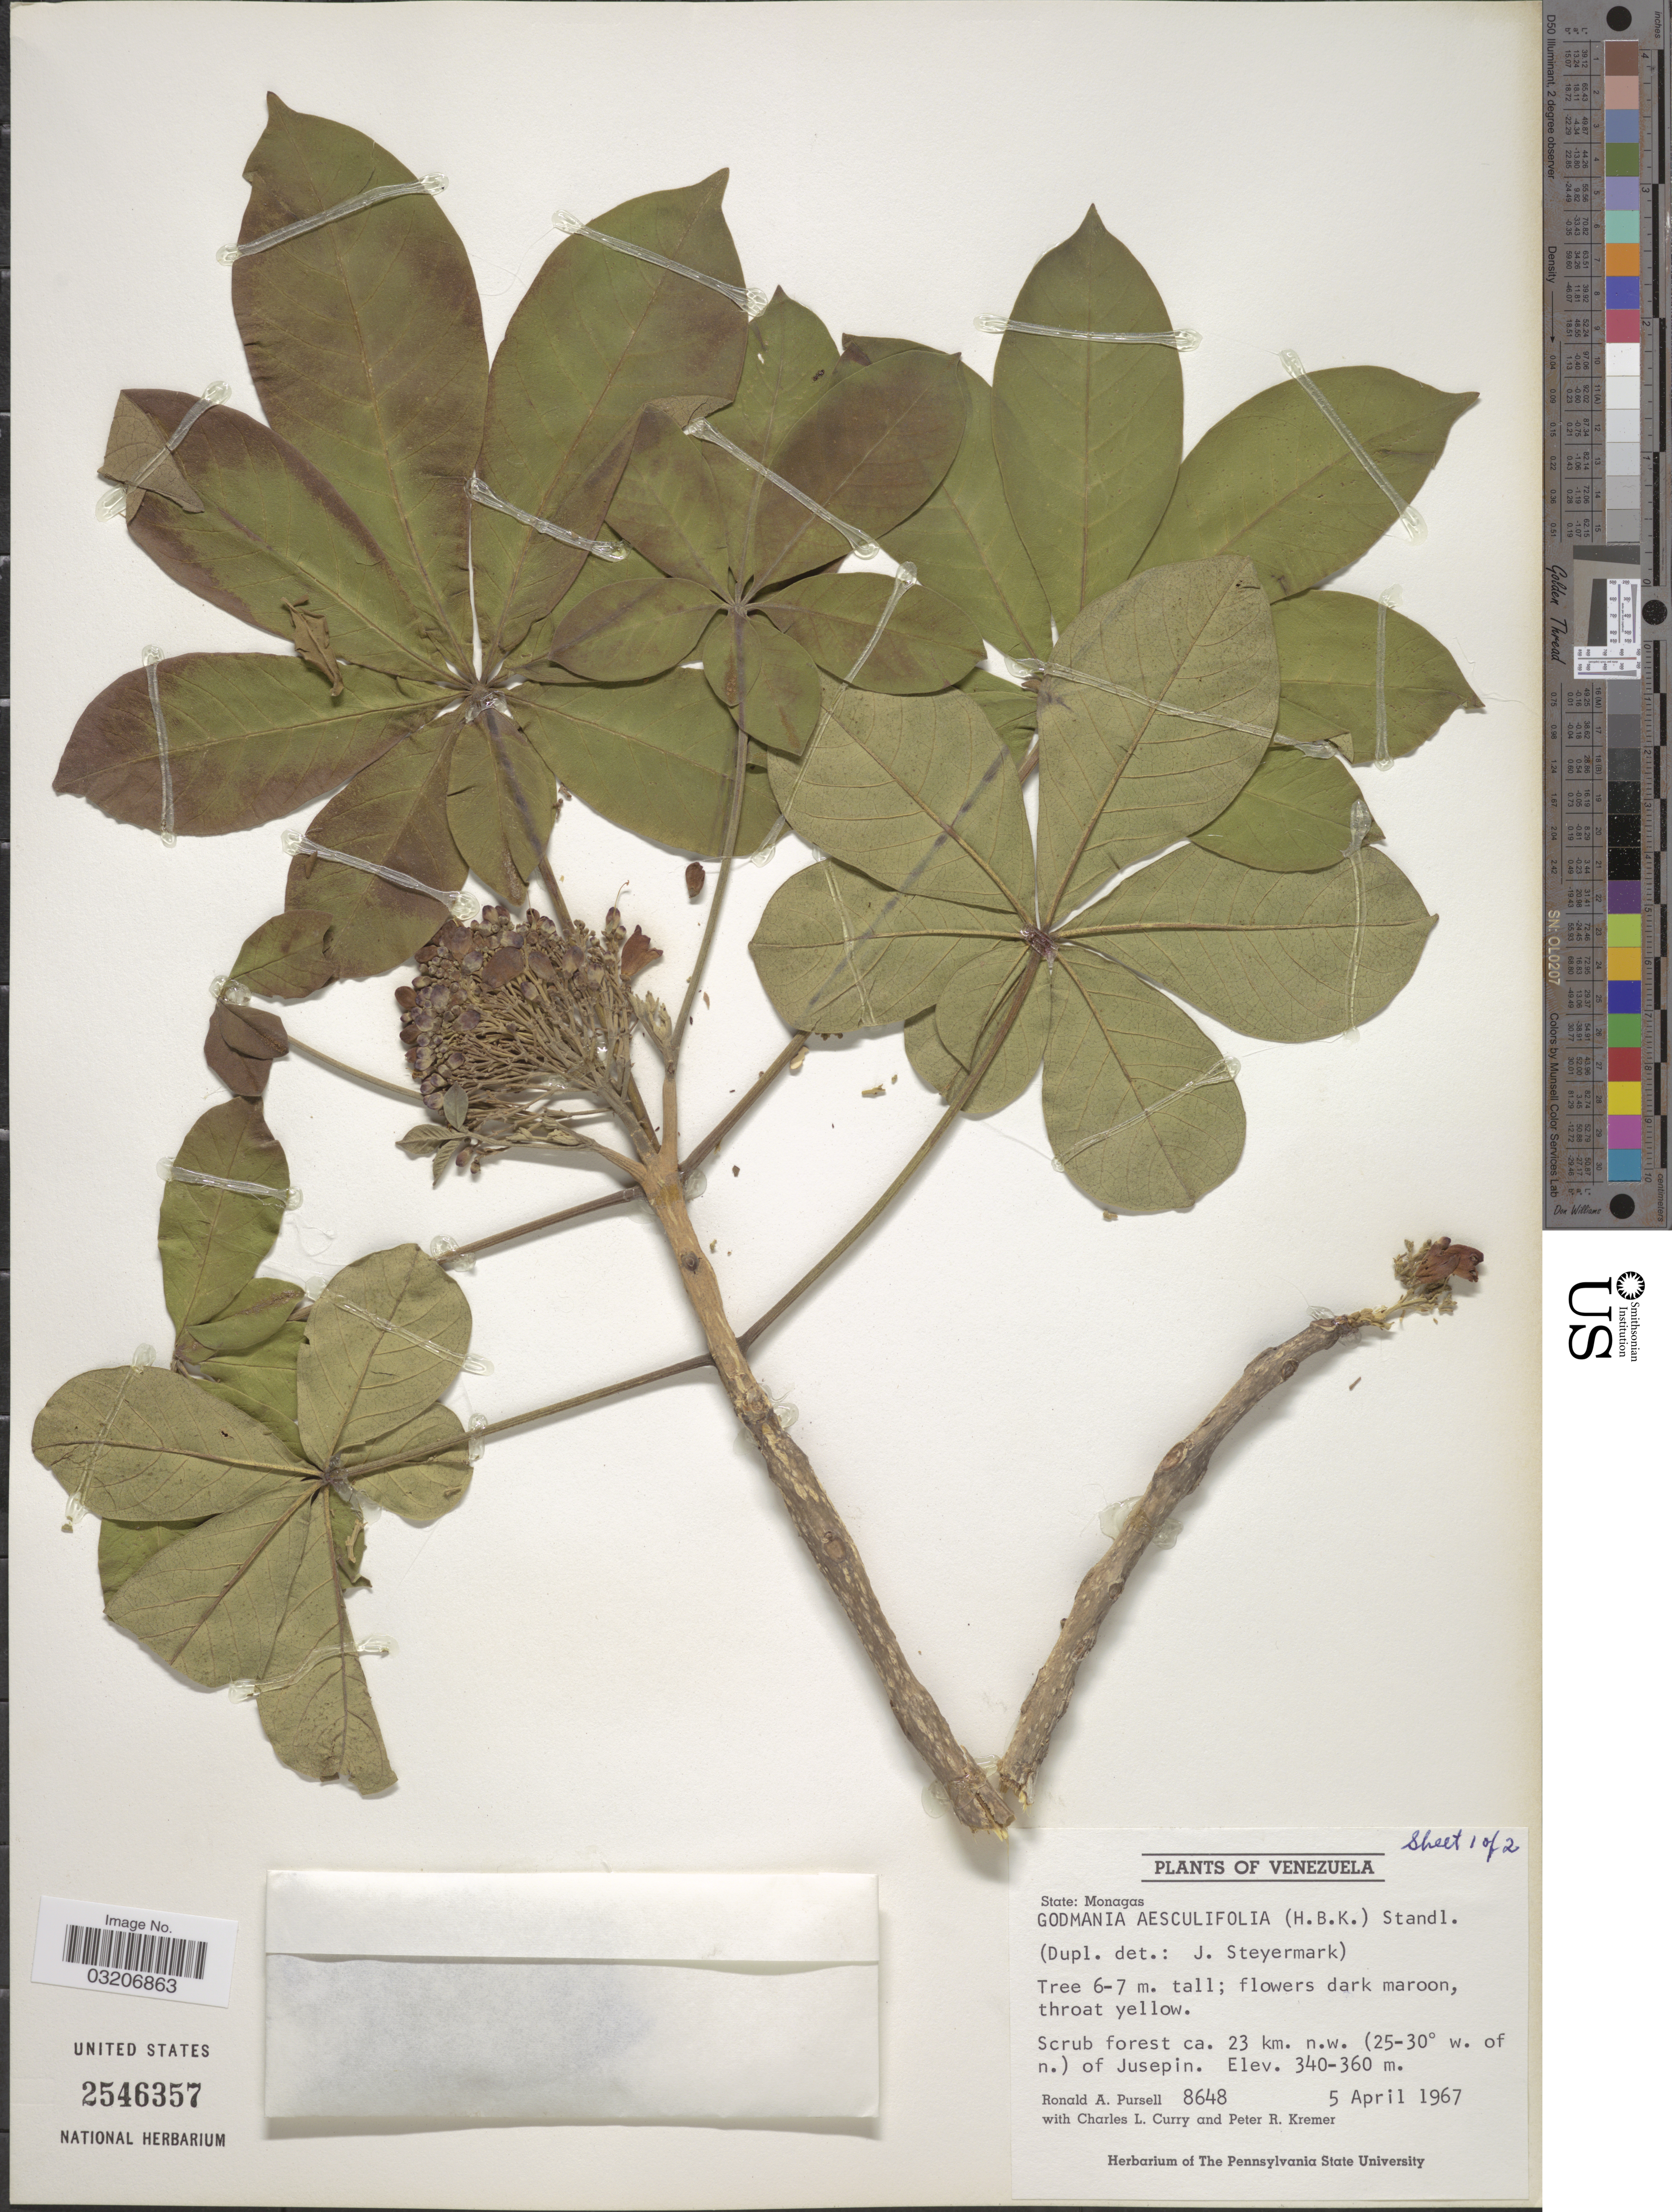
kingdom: Plantae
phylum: Tracheophyta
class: Magnoliopsida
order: Lamiales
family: Bignoniaceae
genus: Godmania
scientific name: Godmania aesculifolia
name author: Standl.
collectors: R. A. Pursell, C. L. Curry & P. Kremer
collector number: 8648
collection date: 1967-04-05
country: Venezuela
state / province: Monagas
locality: Scrub forest ca. 23 km. n.w. (25-30° w. of n.) of Jusepin.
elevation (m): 340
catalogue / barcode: US 2546357